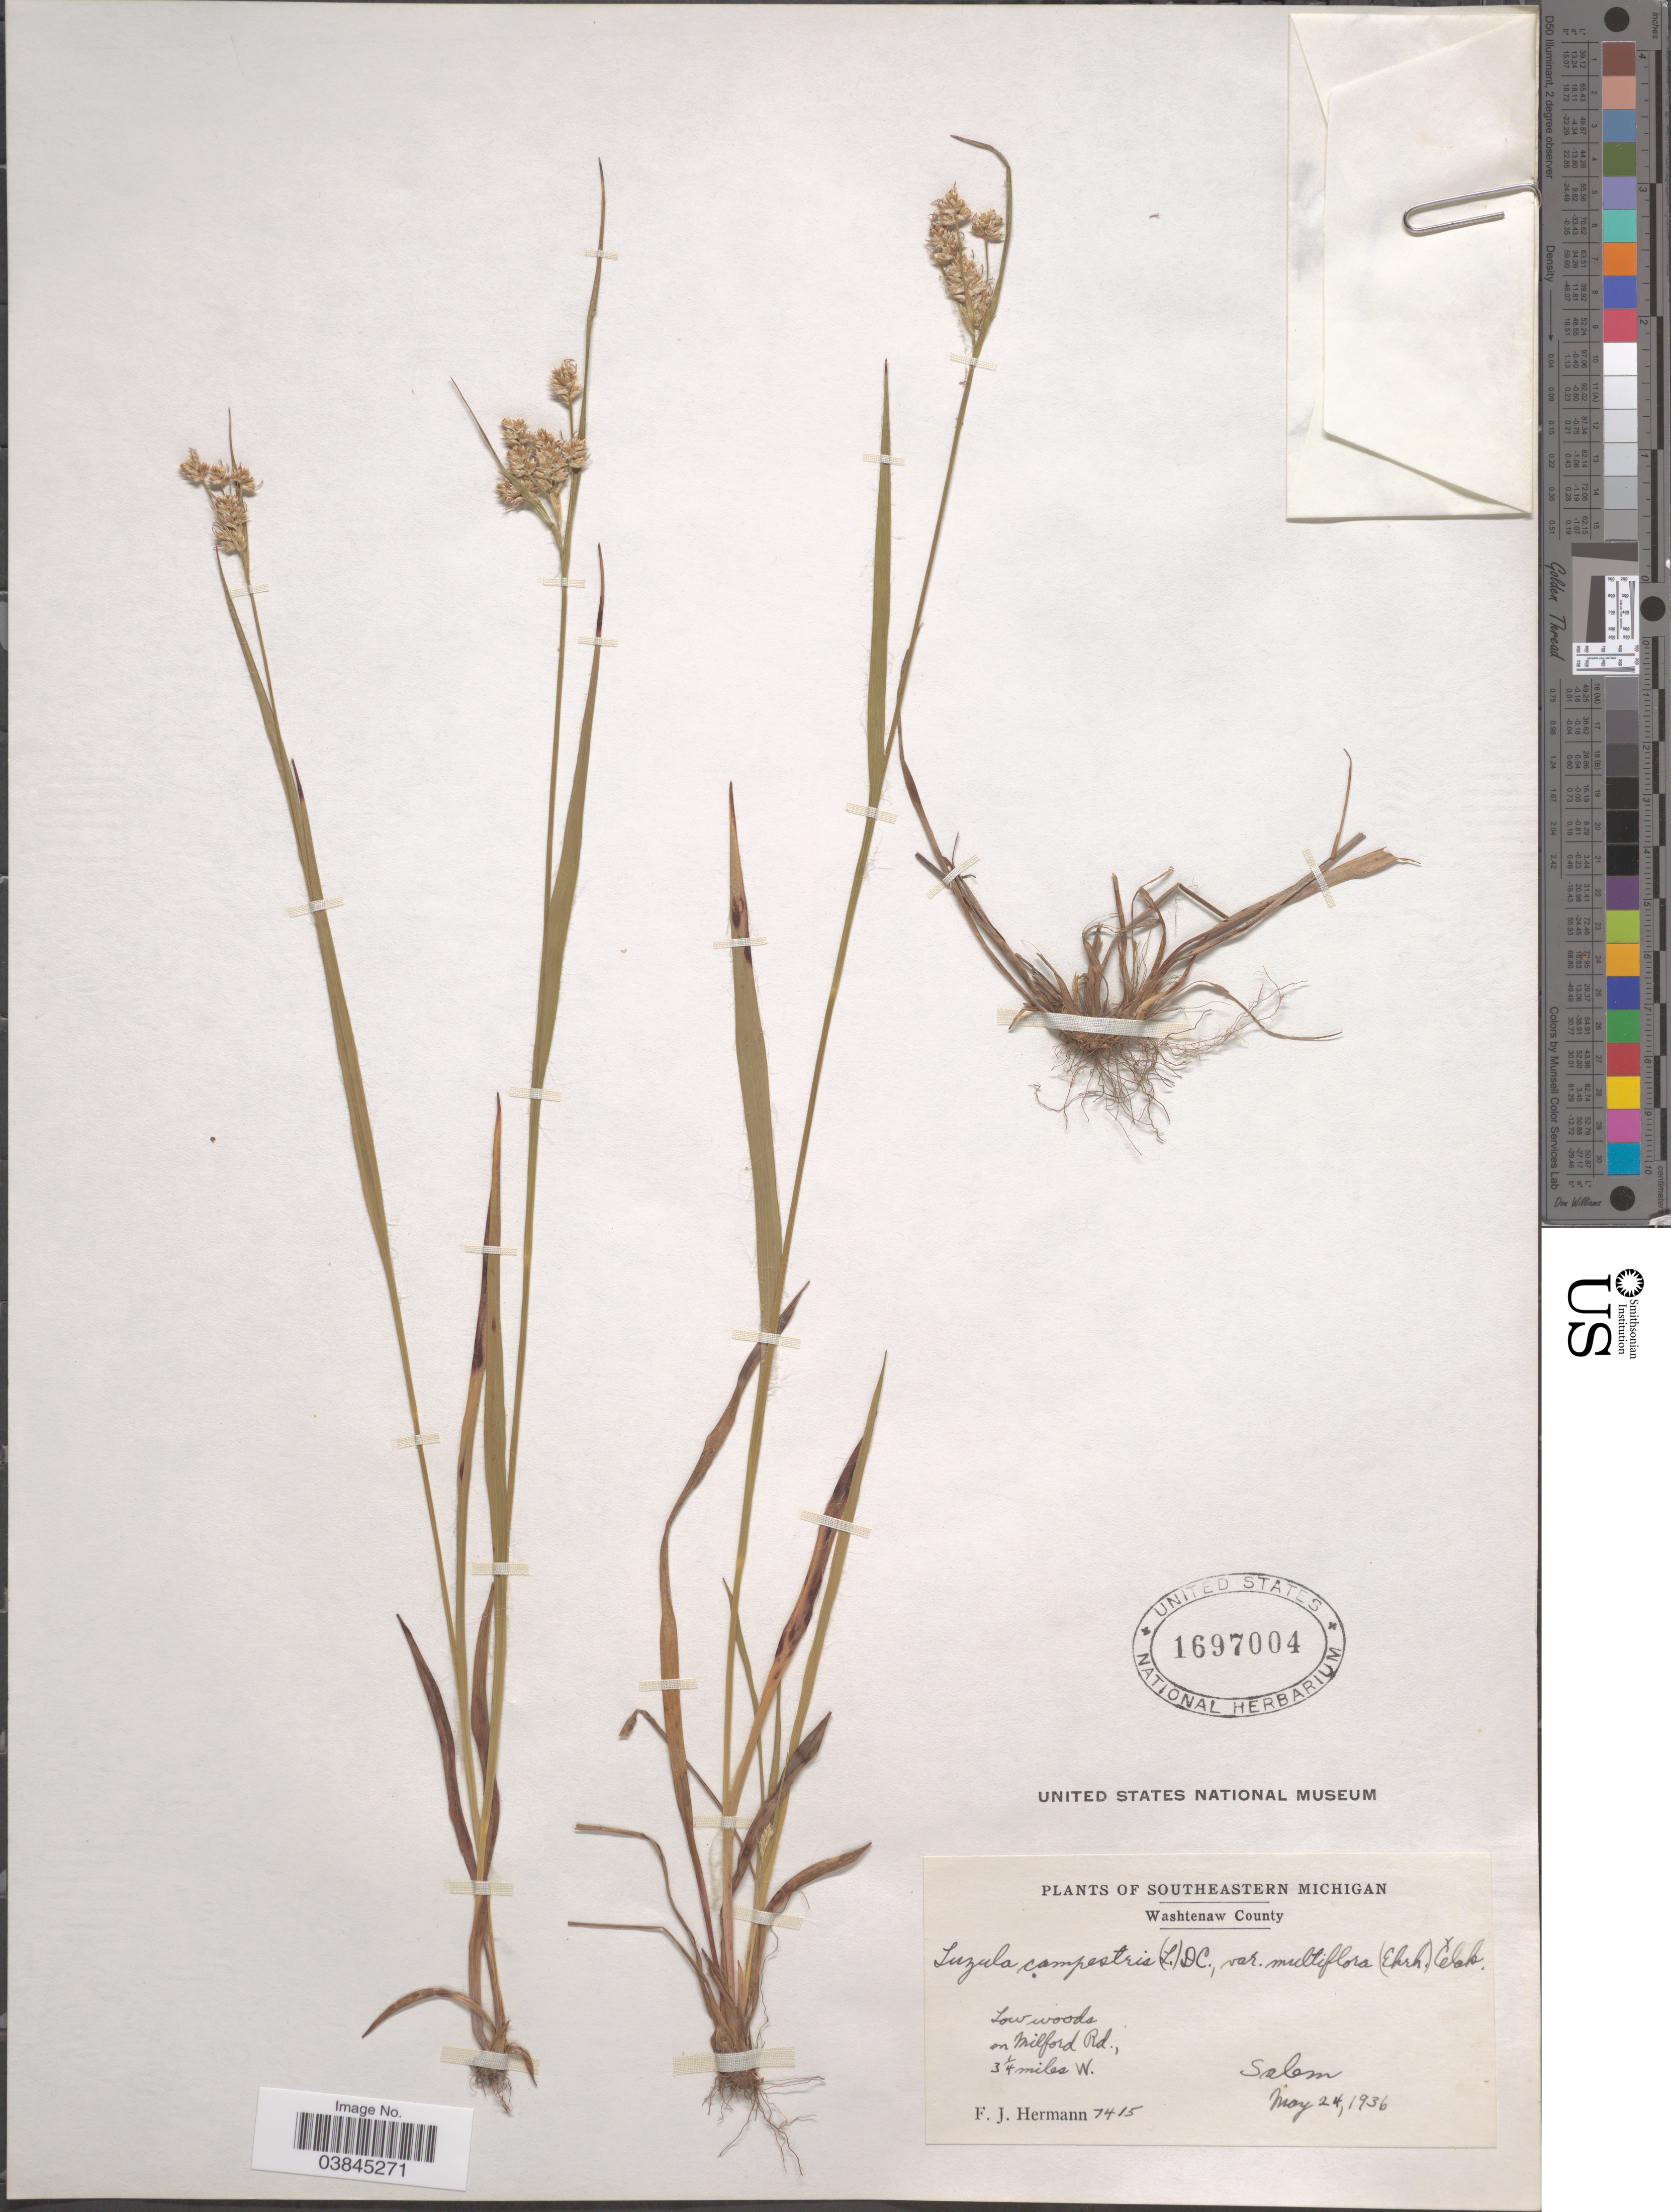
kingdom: Plantae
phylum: Tracheophyta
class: Liliopsida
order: Poales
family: Juncaceae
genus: Luzula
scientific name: Luzula campestris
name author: (L.) DC.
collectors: F. J. Hermann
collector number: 7415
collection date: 1936-05-24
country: United States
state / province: Michigan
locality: Southeastern Michigan. Washtenaw County. On Milford Rd., 3¼ miles W. Salem.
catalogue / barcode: US 1697004